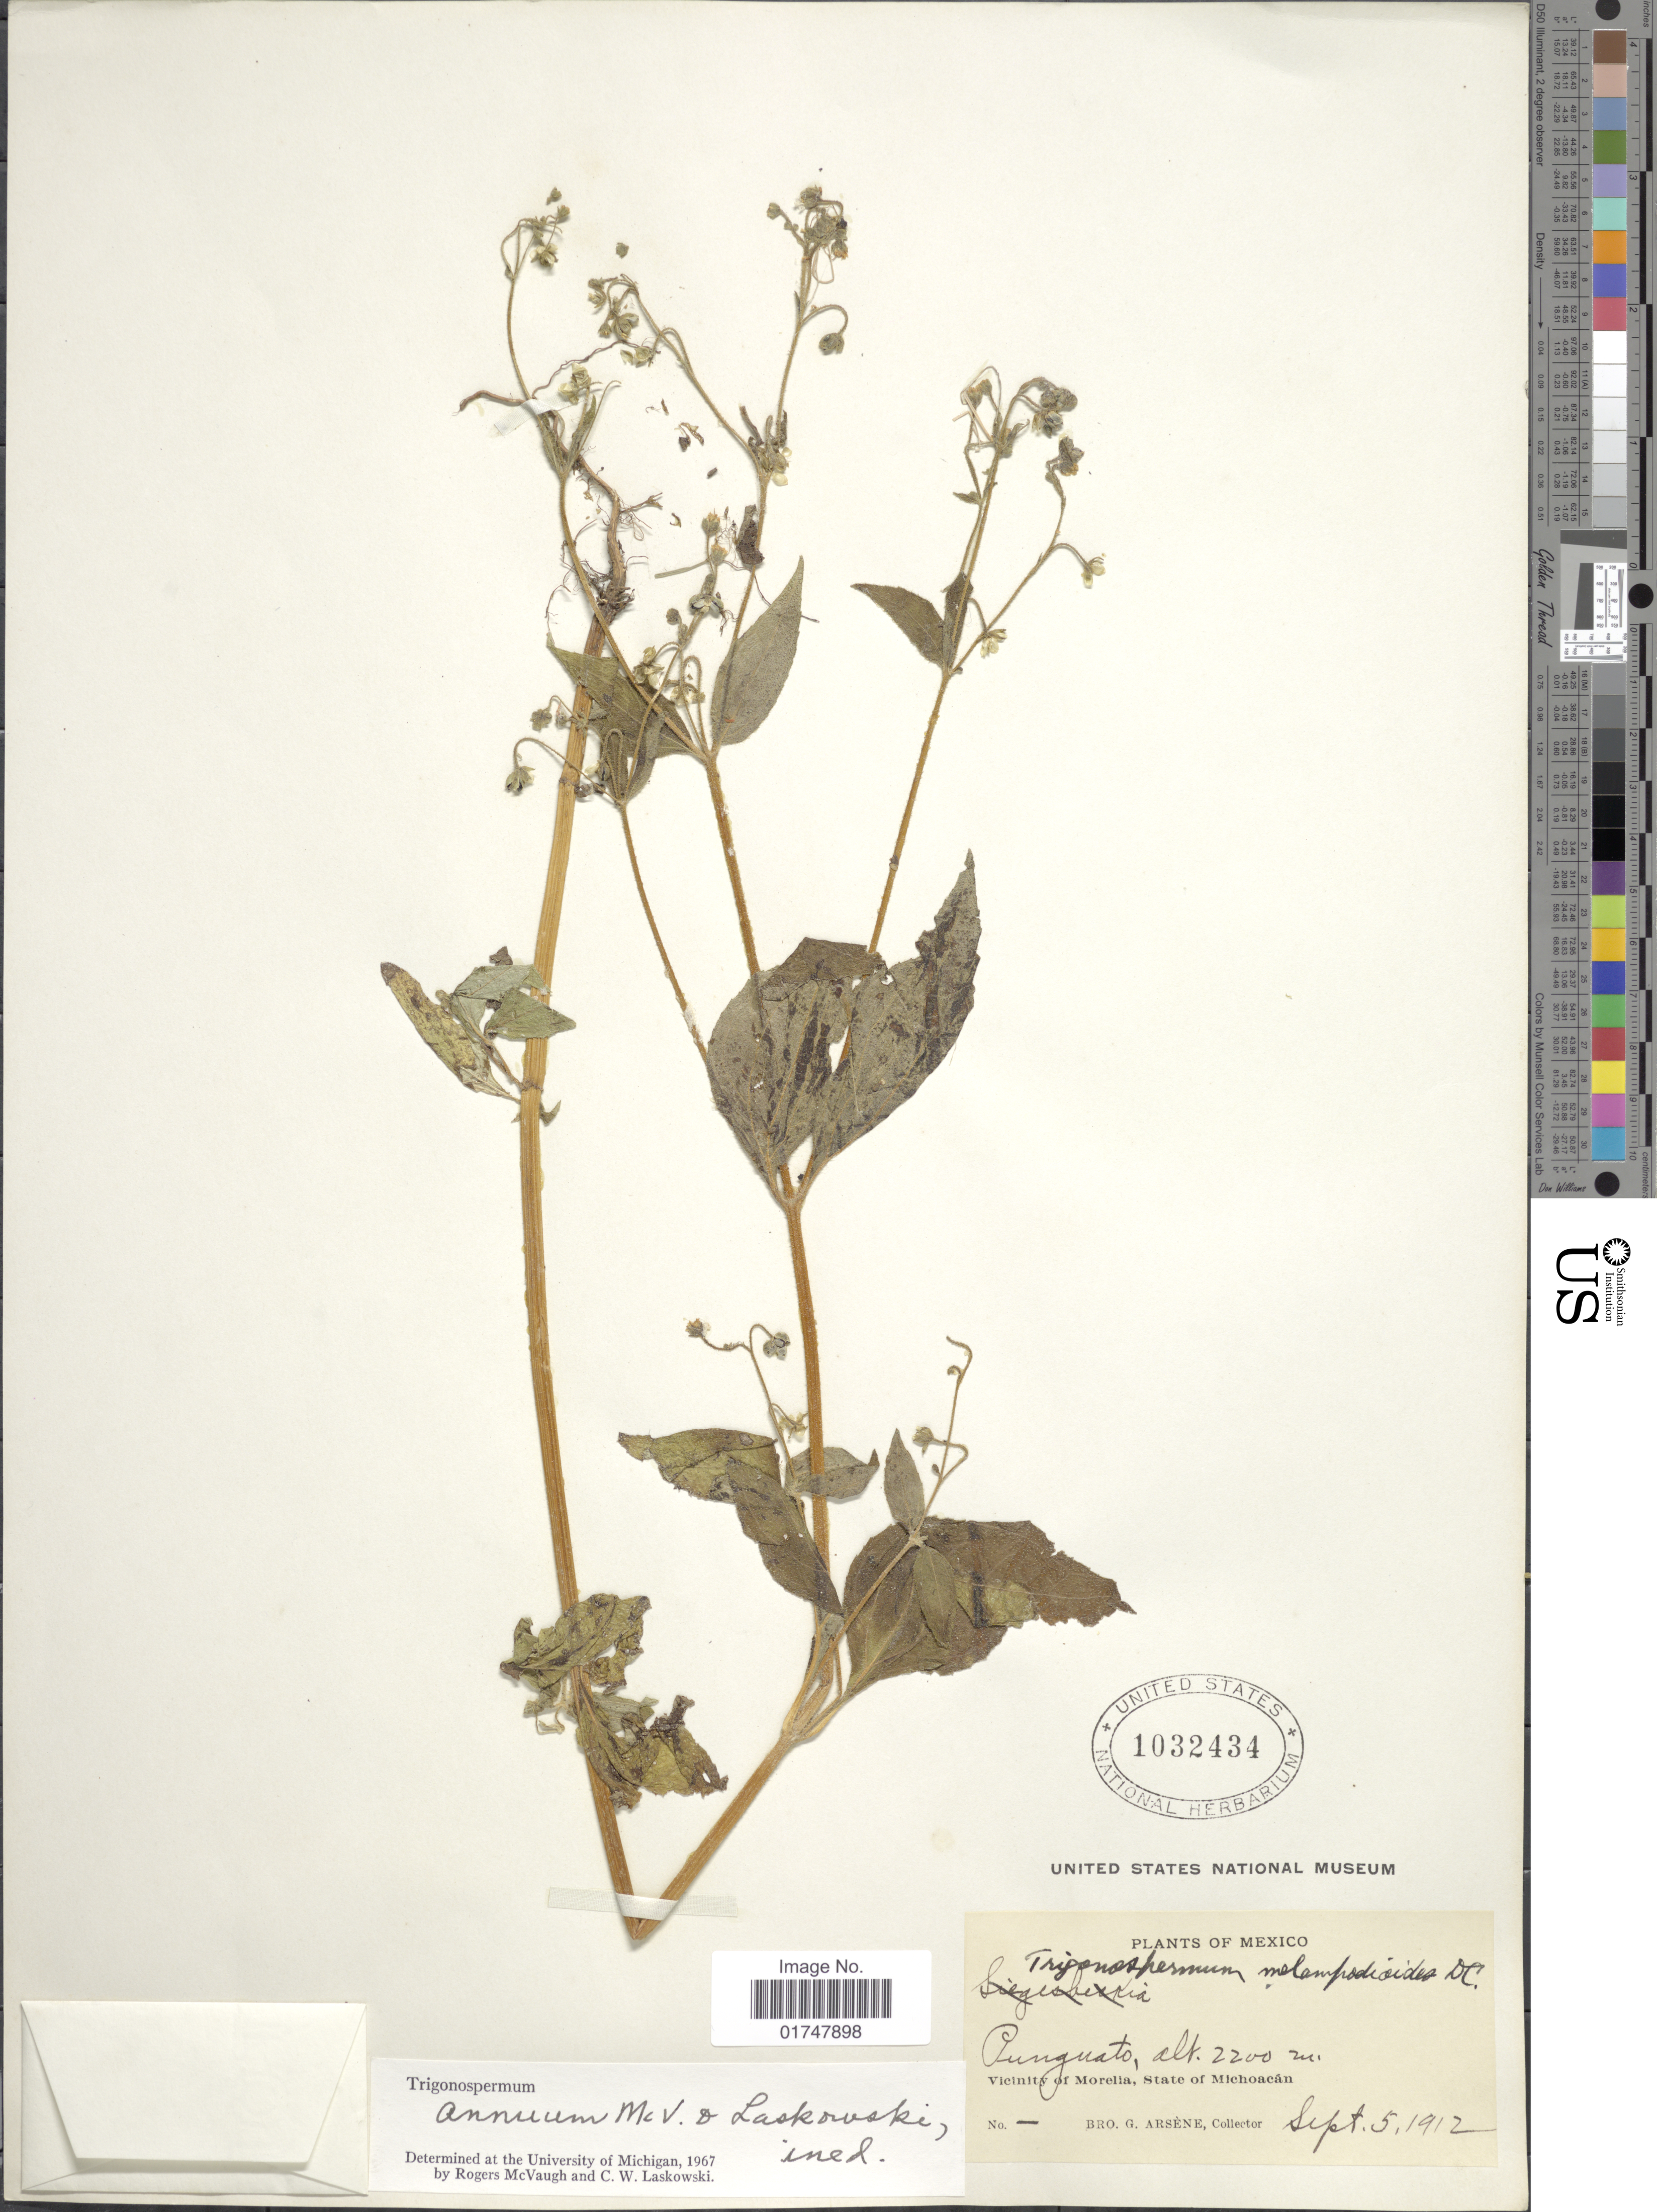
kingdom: Plantae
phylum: Tracheophyta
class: Magnoliopsida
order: Asterales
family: Asteraceae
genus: Trigonospermum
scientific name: Trigonospermum annuum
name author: McVaugh & Laskowski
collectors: Bro. G. Arsène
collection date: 1912-09-05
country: Mexico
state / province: Michoacán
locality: Punguato, Vicinity of Morelia, State of Michoacan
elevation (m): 2200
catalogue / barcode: US 1032434